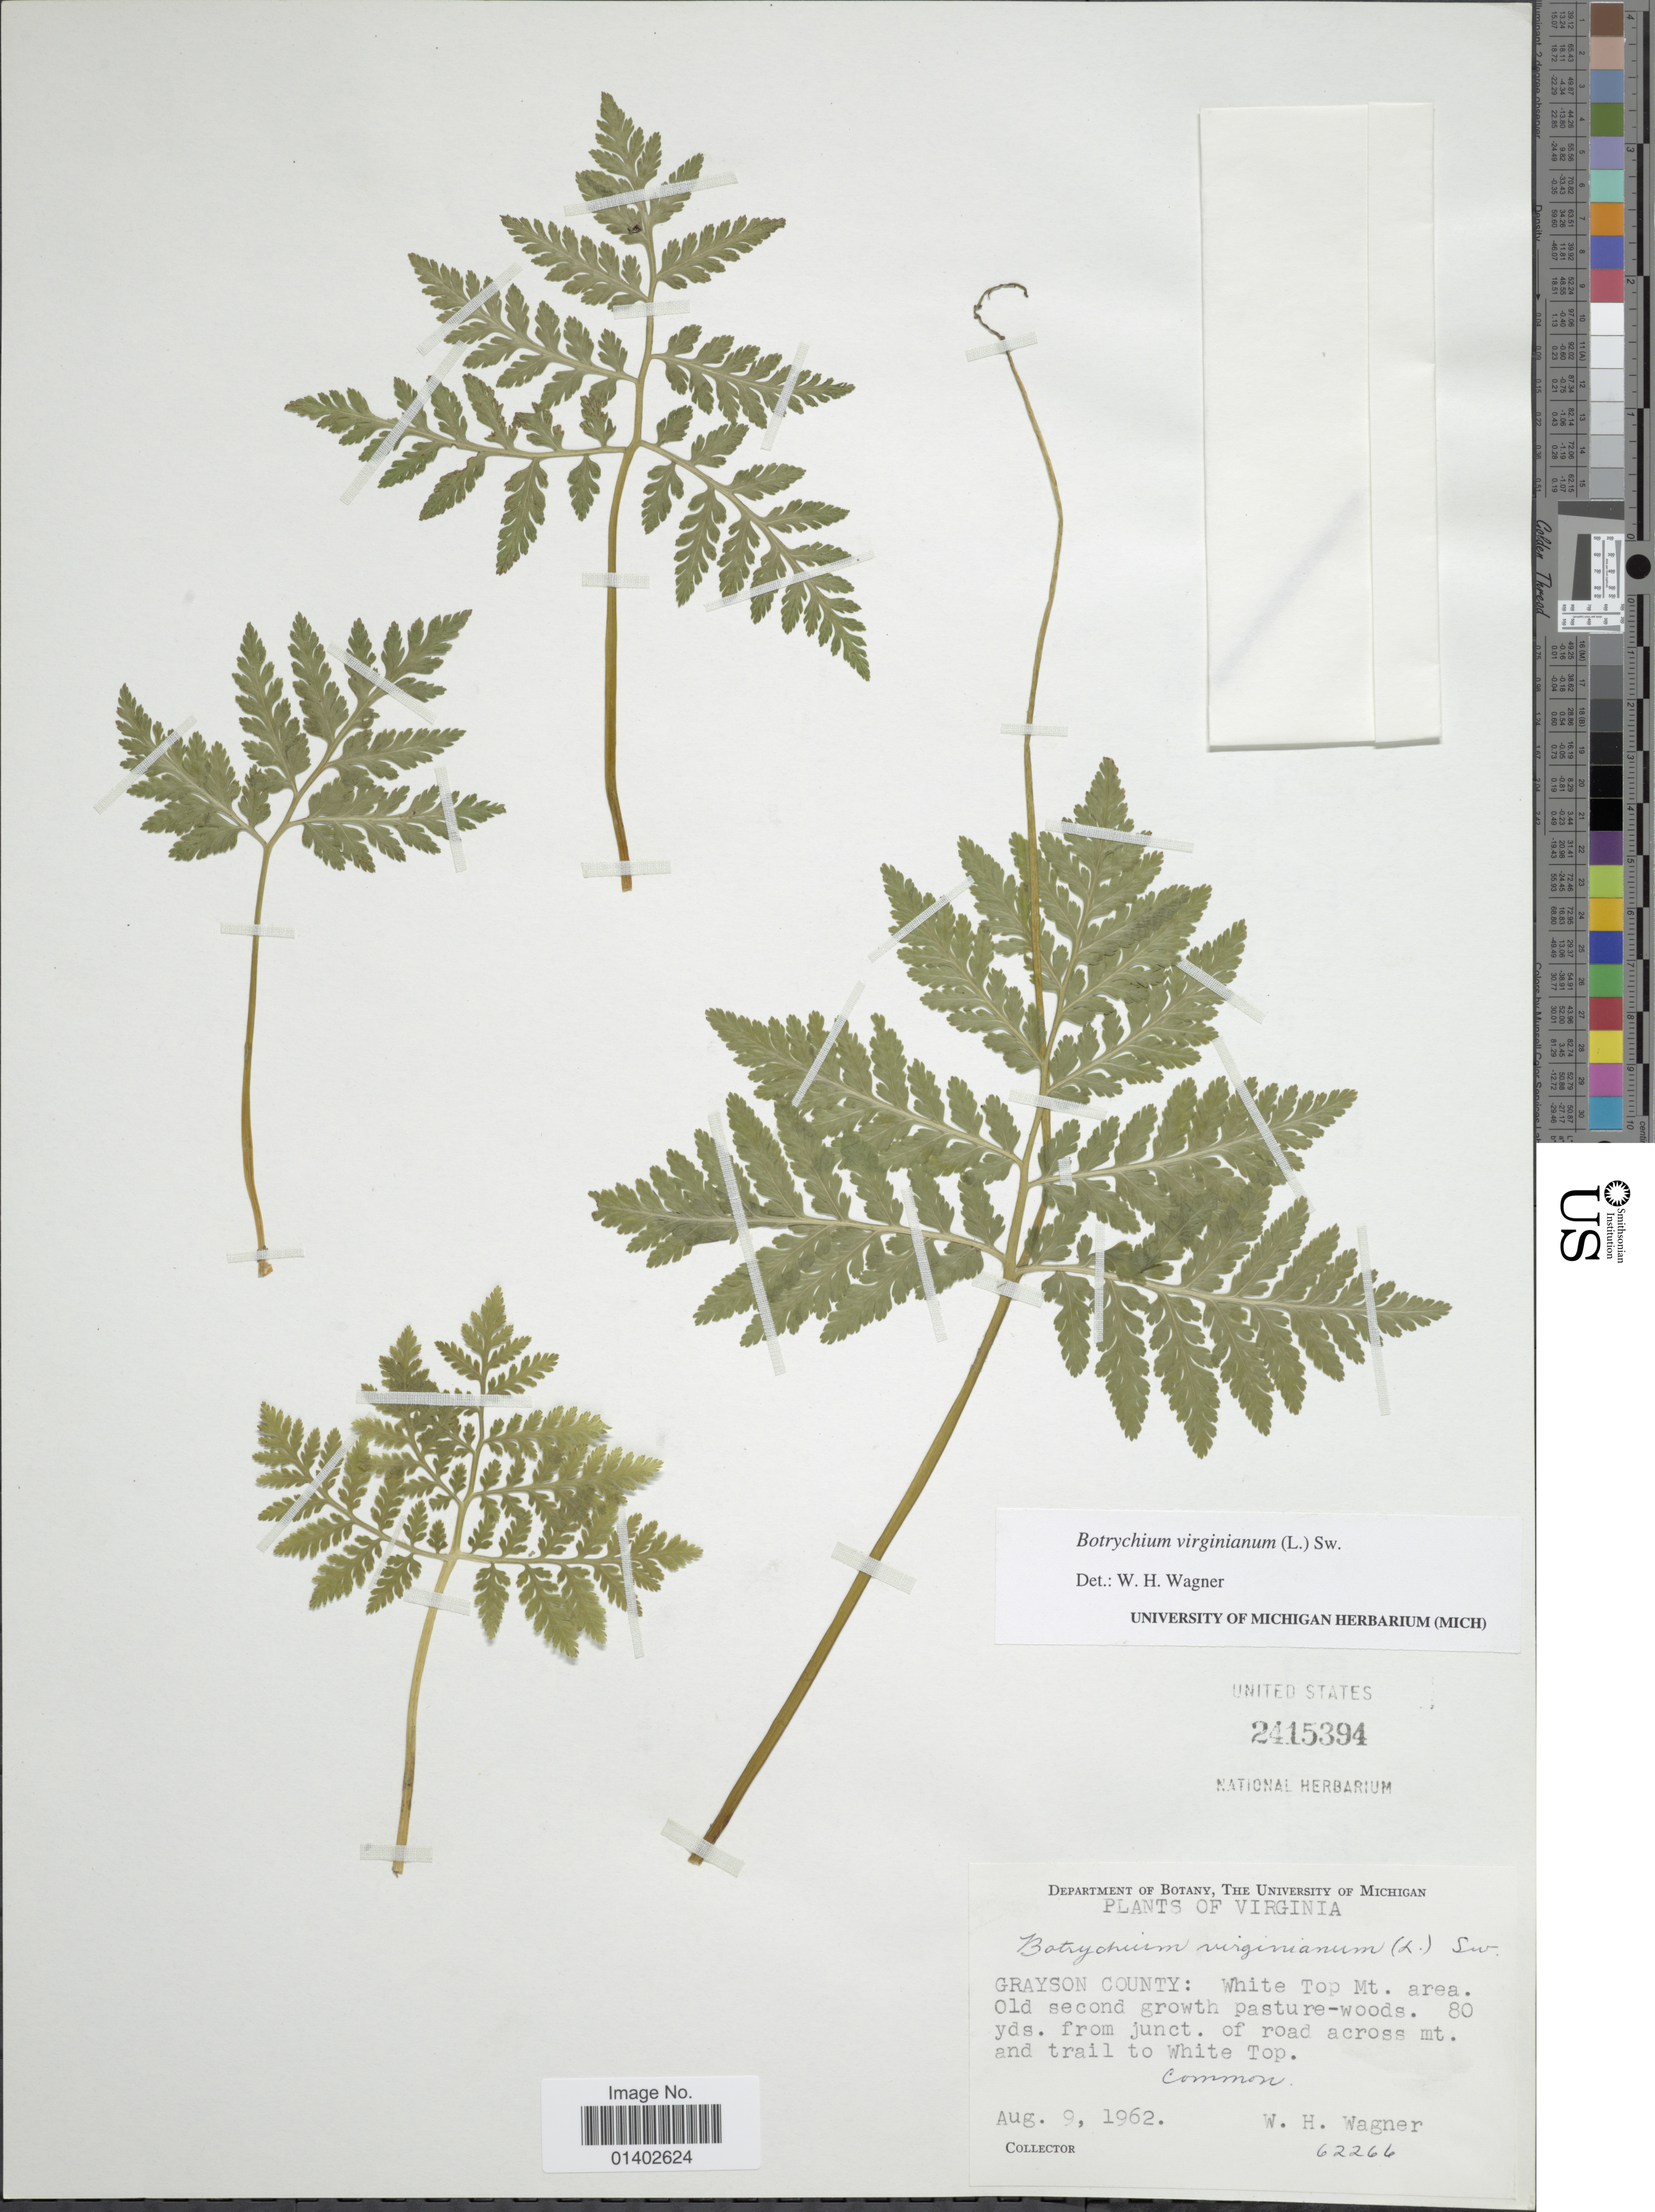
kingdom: Plantae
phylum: Tracheophyta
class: Polypodiopsida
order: Ophioglossales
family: Ophioglossaceae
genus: Botrychium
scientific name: Botrychium virginianum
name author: (L.) Sw.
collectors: W. H. Wagner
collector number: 62266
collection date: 1962-08-09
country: United States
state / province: Virginia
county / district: Grayson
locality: Grayson County: White Top Mt area. Old second growth pasture-woods. 80 yds from junct of road across mt and trail to White Top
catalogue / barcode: US 2415394